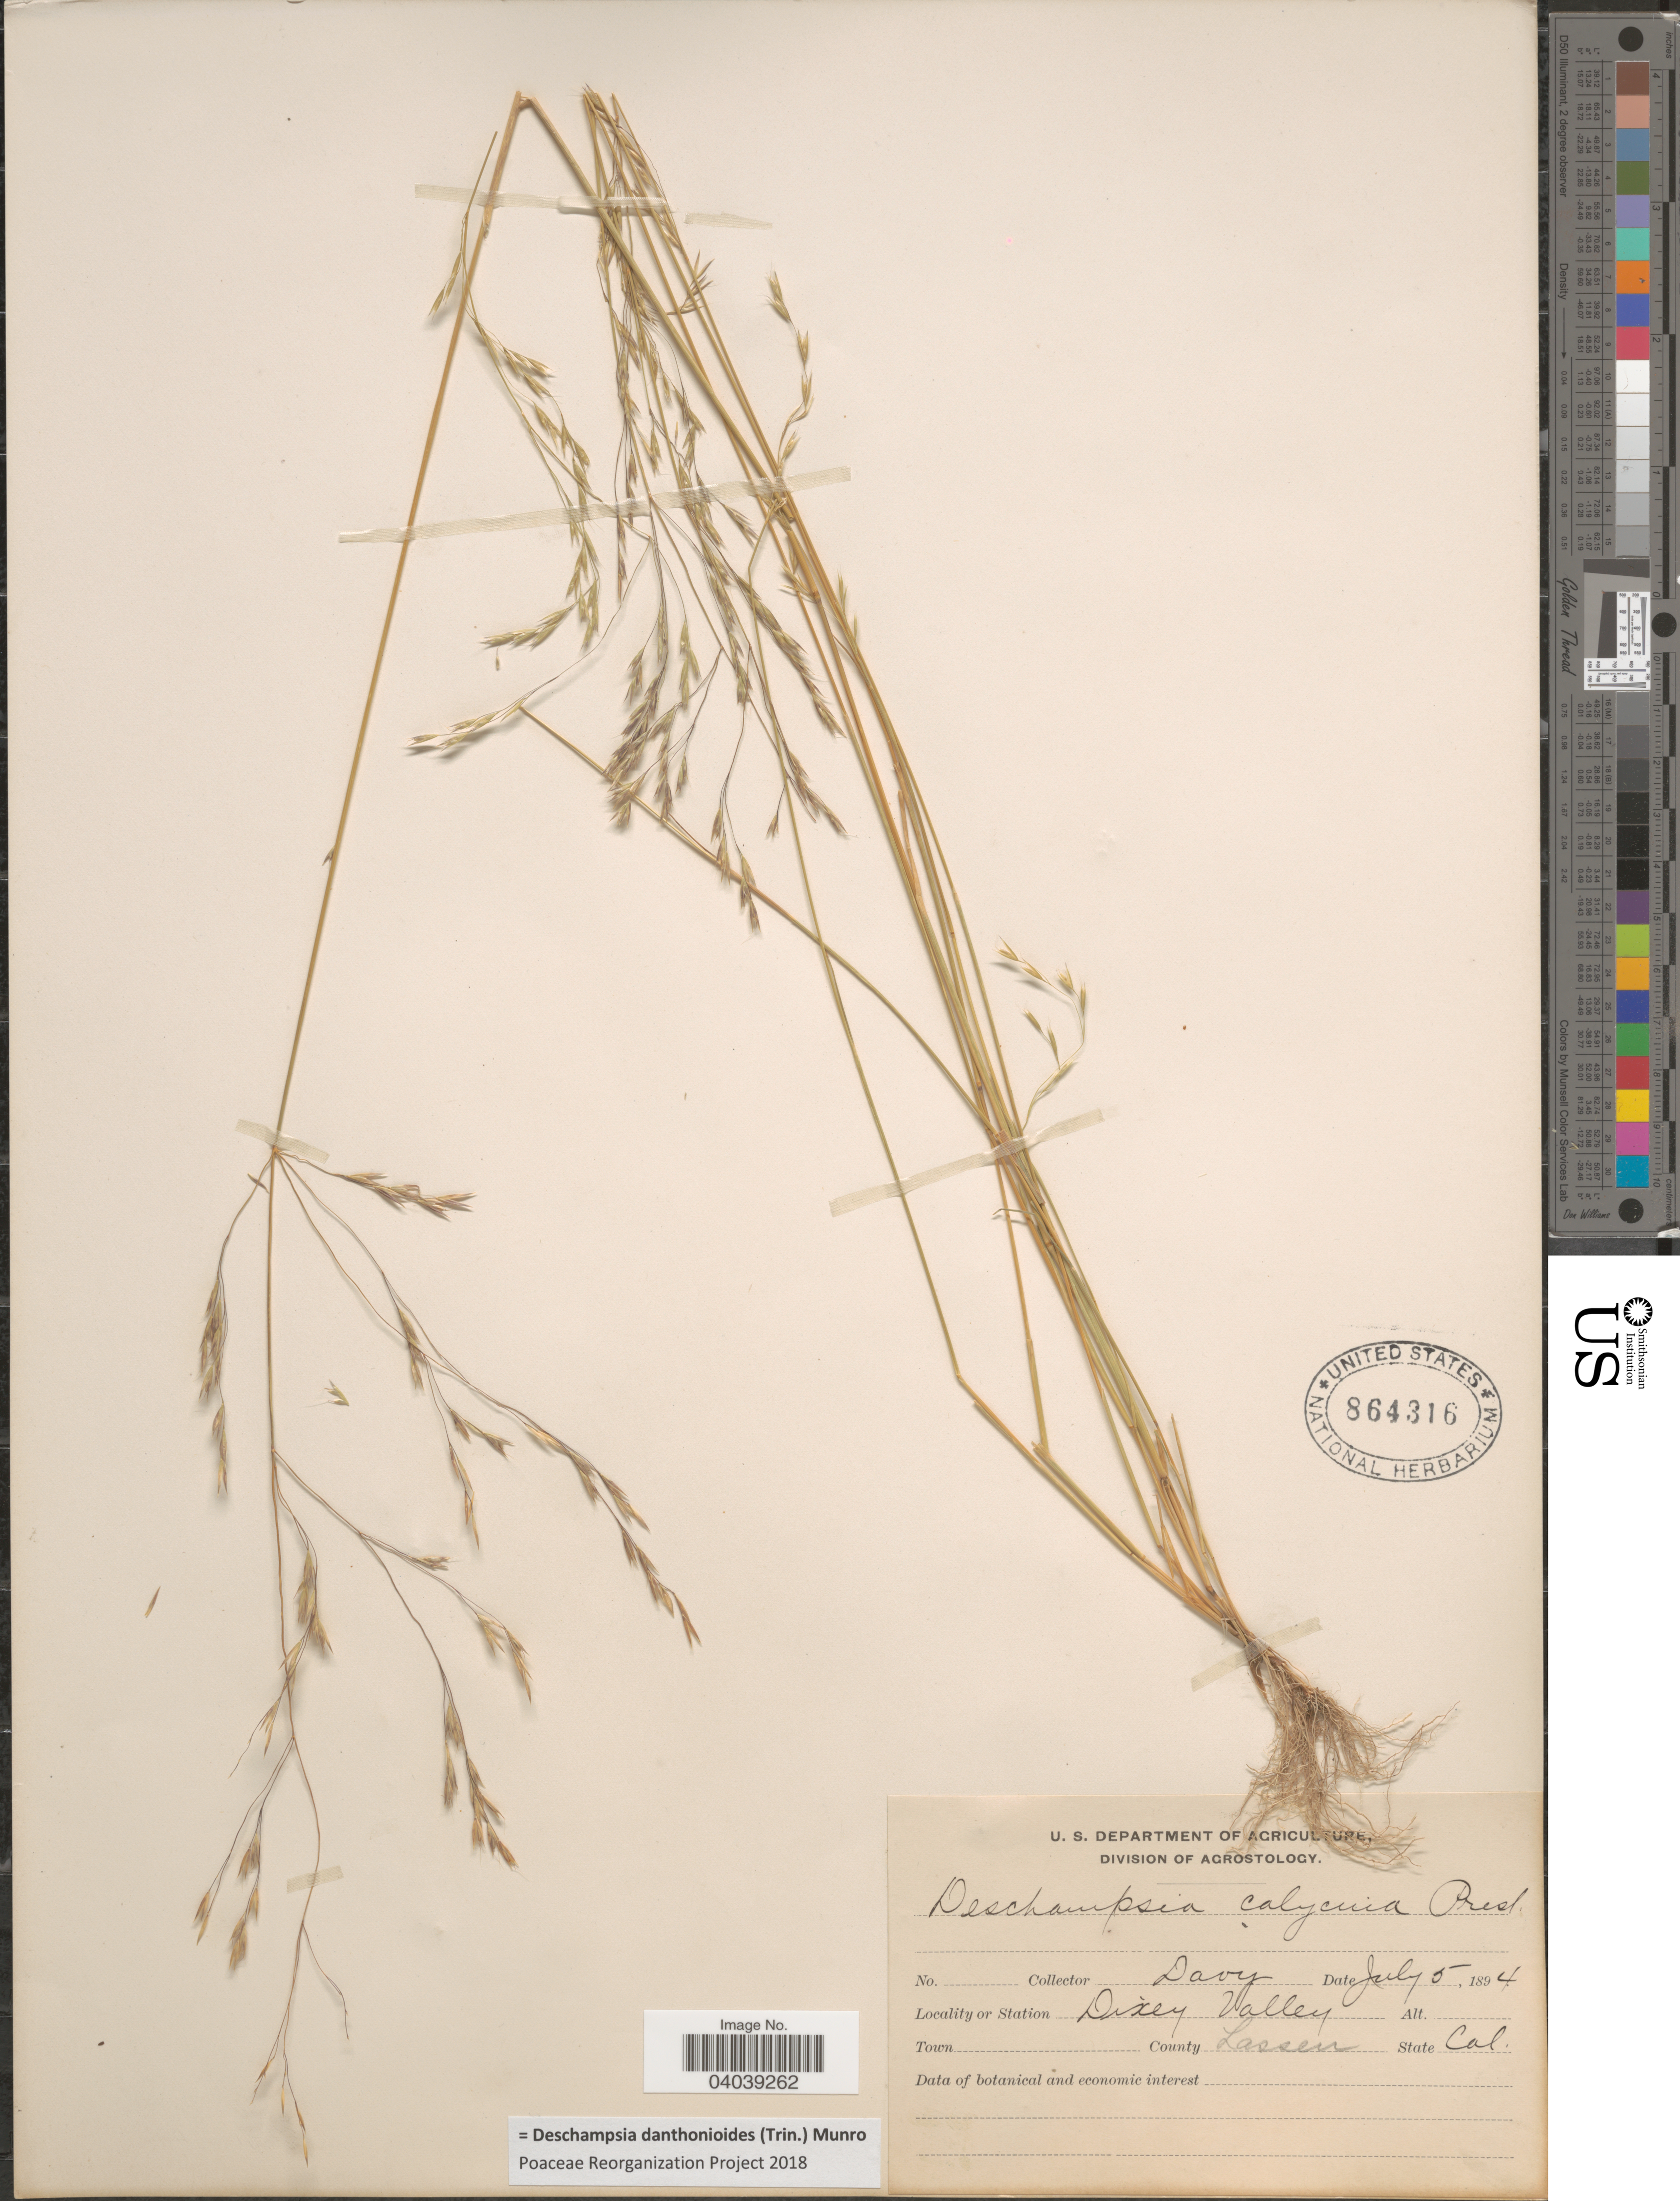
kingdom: Plantae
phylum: Tracheophyta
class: Liliopsida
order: Poales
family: Poaceae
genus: Deschampsia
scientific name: Deschampsia danthonioides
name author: (Trin.) Munro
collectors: Davy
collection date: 1894-07-05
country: United States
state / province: California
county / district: Lassen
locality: Station Dixey Valley. County Lassen.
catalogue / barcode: US 864316